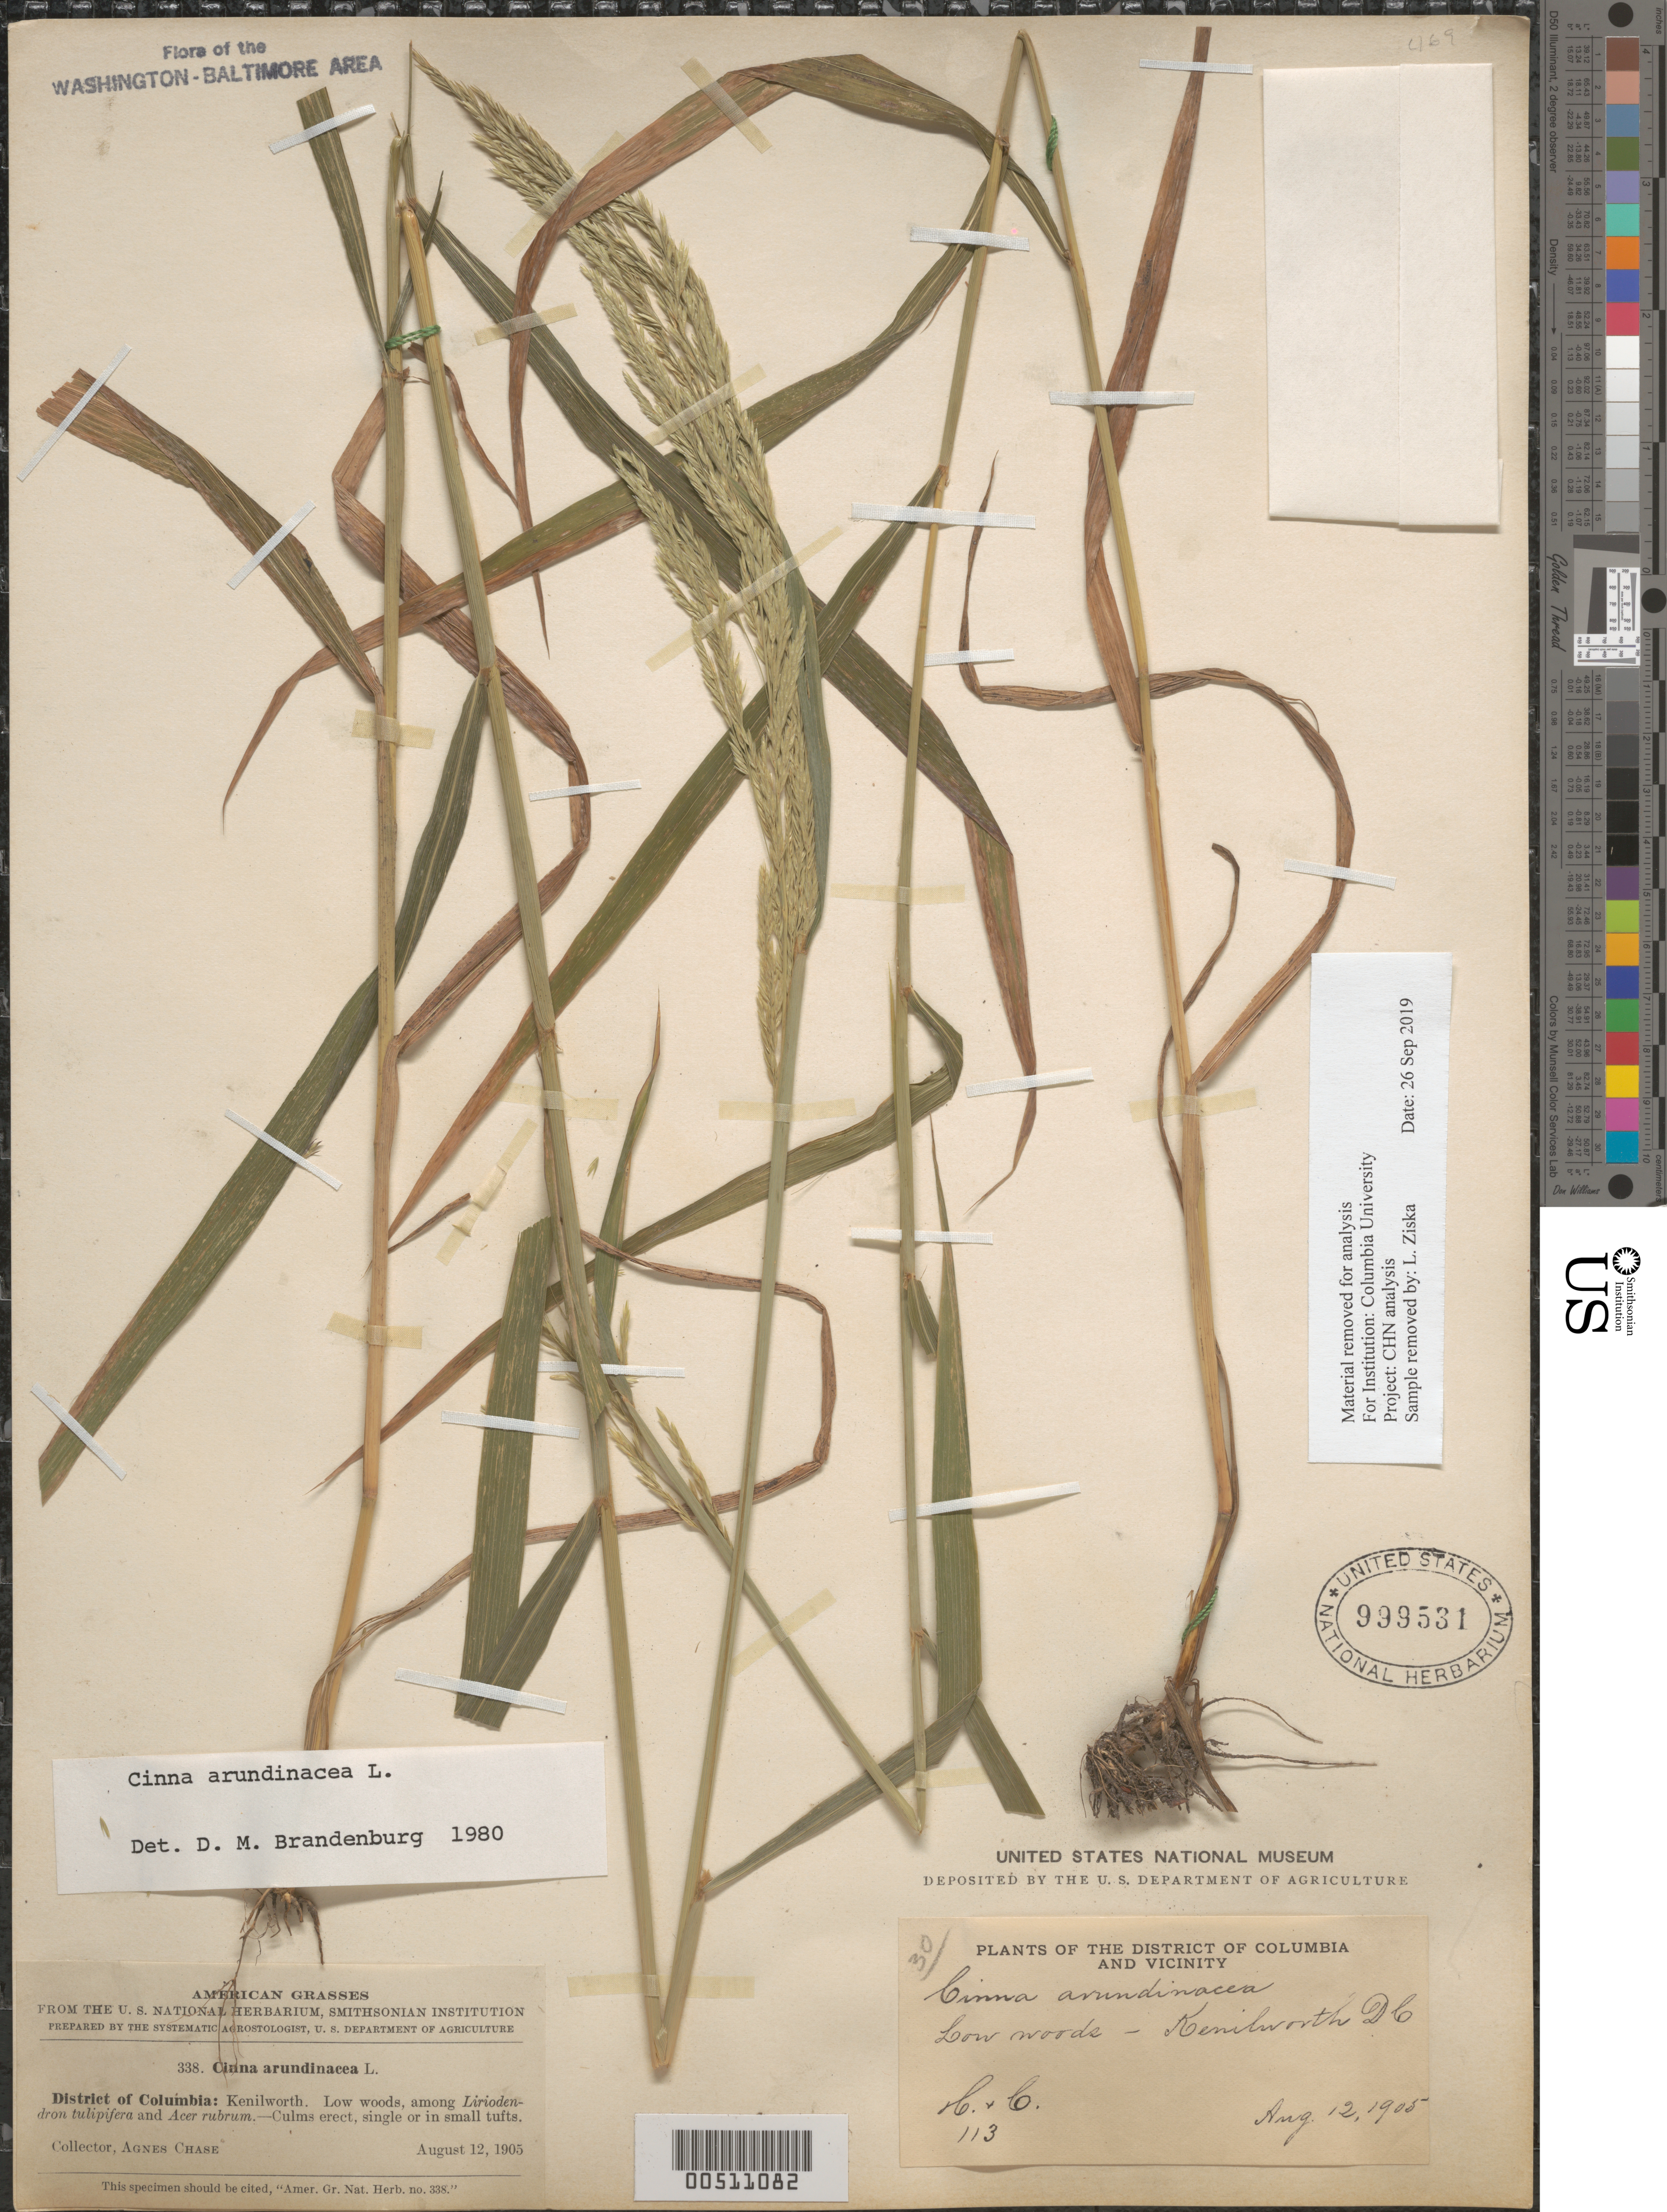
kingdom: Plantae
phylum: Tracheophyta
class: Liliopsida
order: Poales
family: Poaceae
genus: Cinna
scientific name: Cinna arundinacea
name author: L.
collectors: A. Chase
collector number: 113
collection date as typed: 12 Aug 1905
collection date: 1905-08-12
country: United States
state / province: District of Columbia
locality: Kenilworth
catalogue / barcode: US 999531